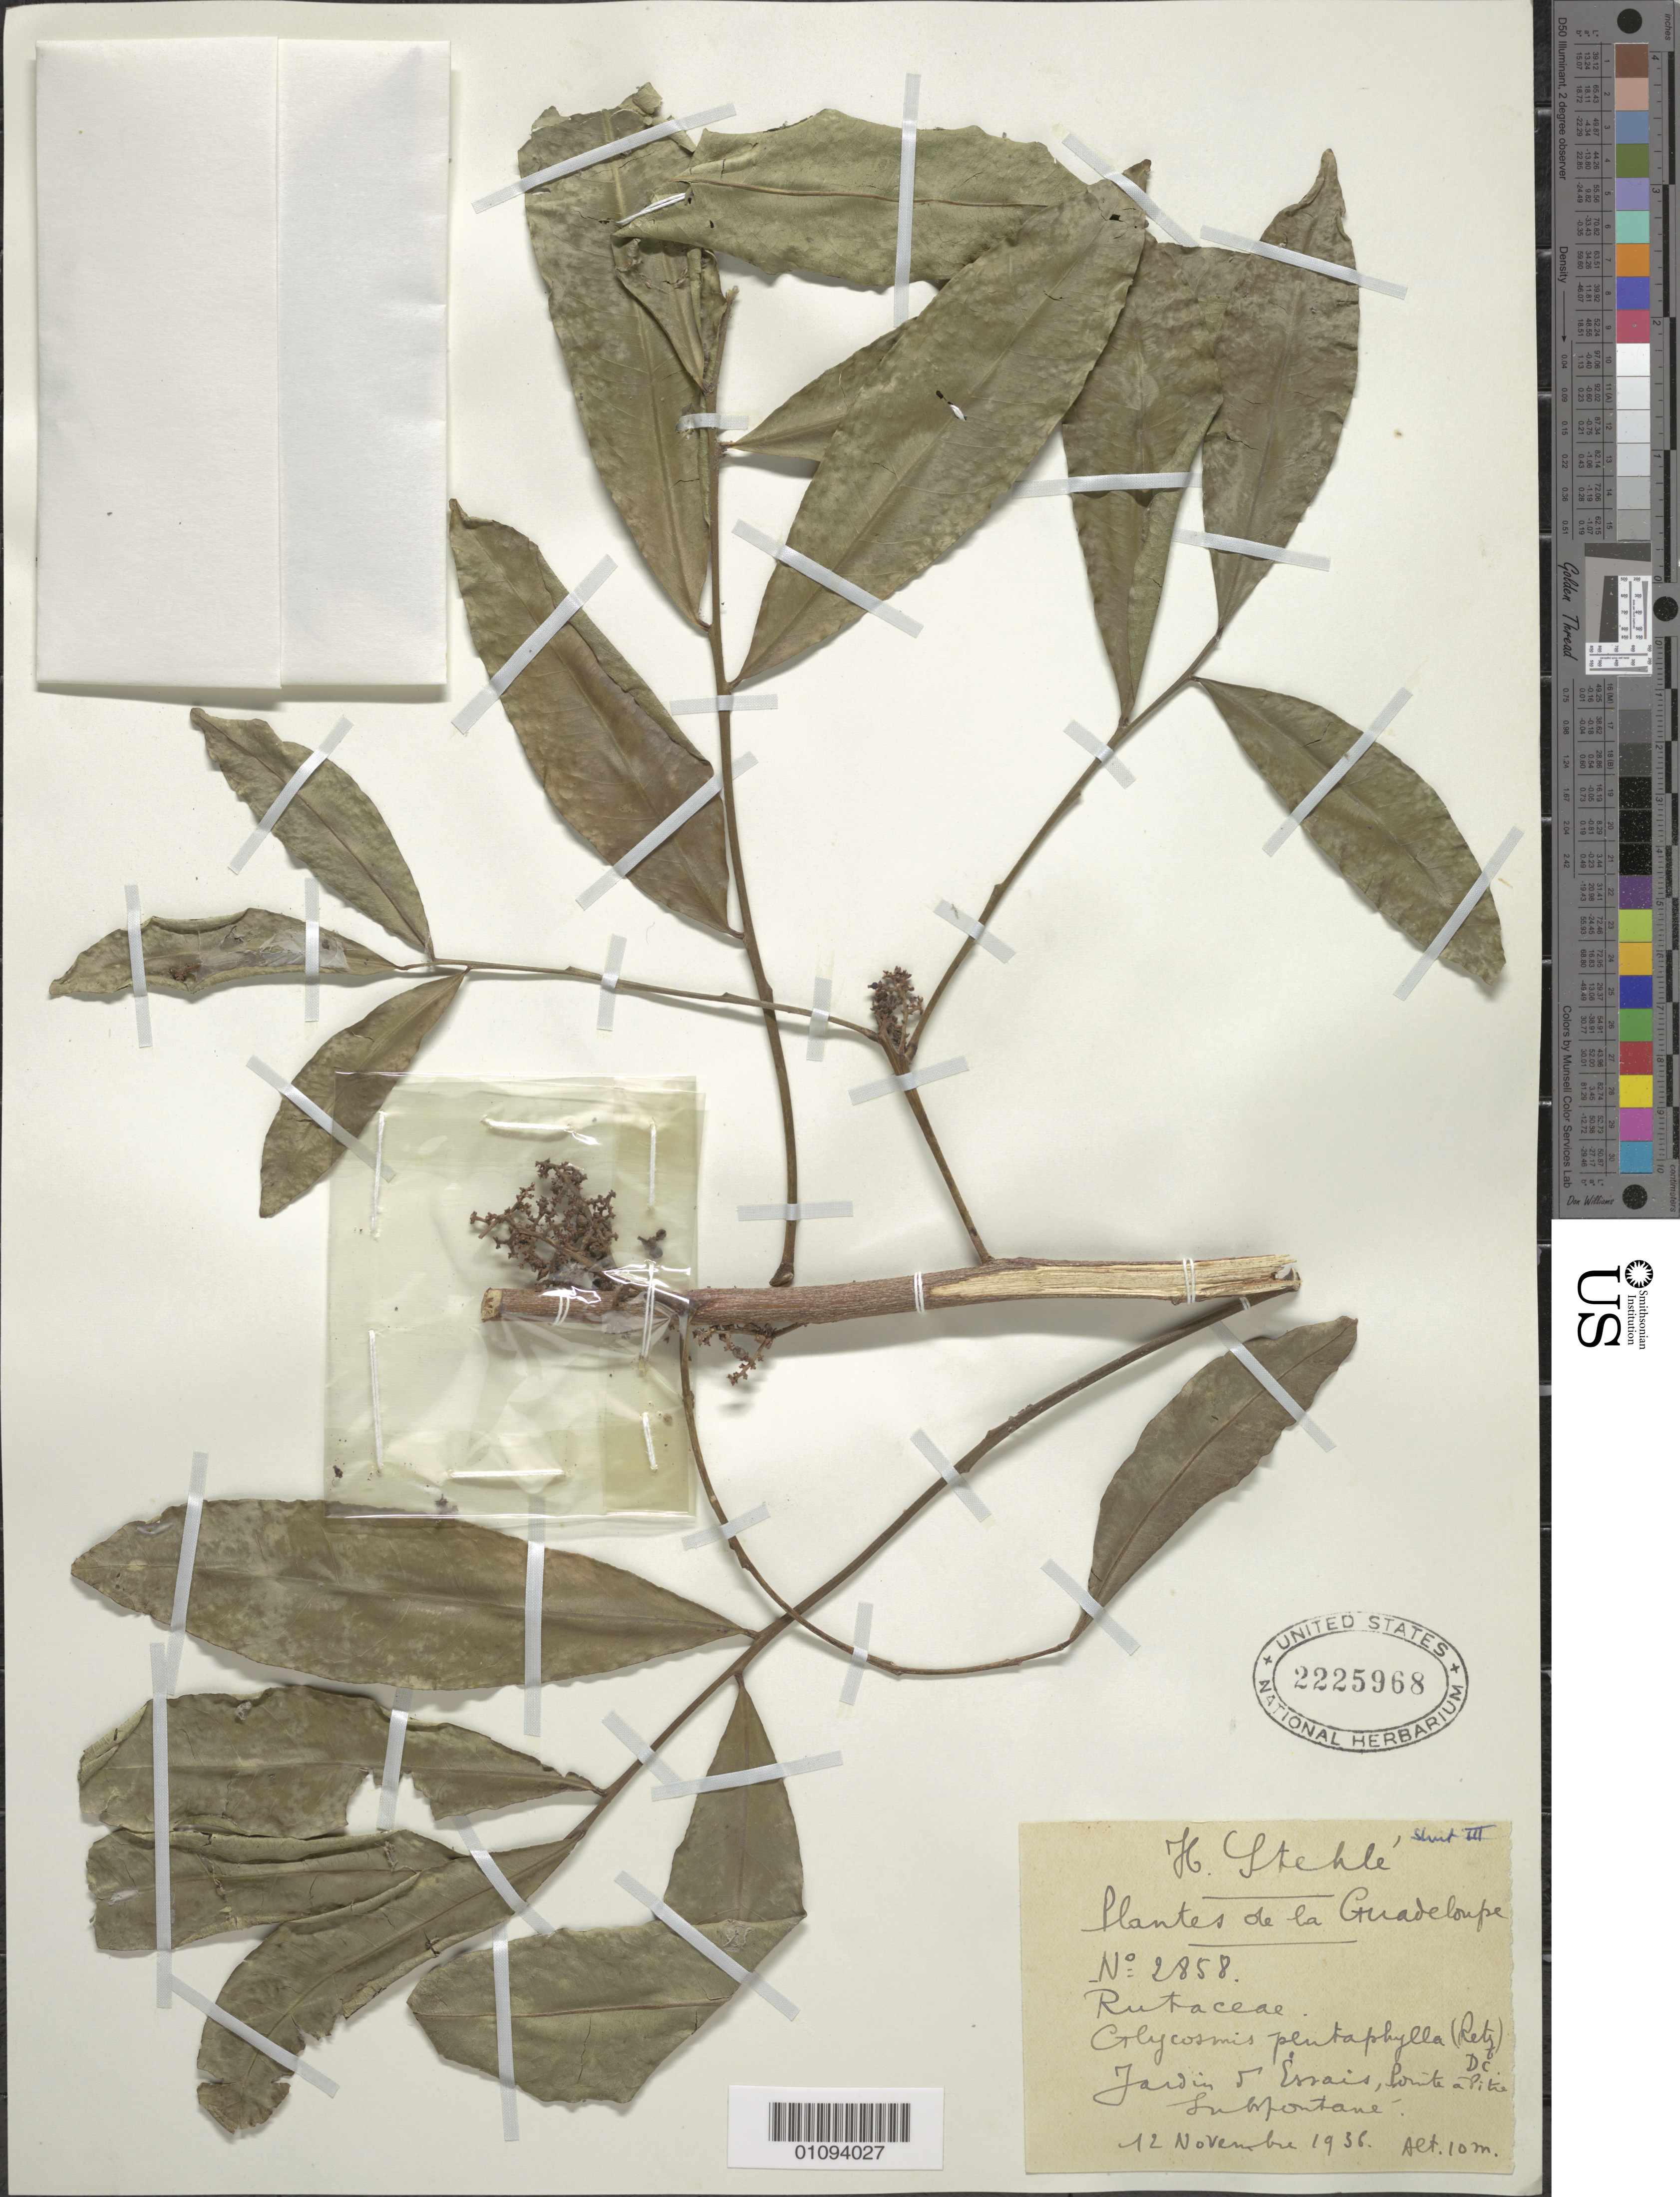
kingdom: Plantae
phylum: Tracheophyta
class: Magnoliopsida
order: Sapindales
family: Rutaceae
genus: Glycosmis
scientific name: Glycosmis pentaphylla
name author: (Retz.) DC.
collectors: H. Stehlé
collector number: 2858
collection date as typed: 12 Nov 1936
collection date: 1936-11-12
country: Guadeloupe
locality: Jardin d'Essais, Pointe a Pitre, Subpontane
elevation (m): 10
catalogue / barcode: US 2225968